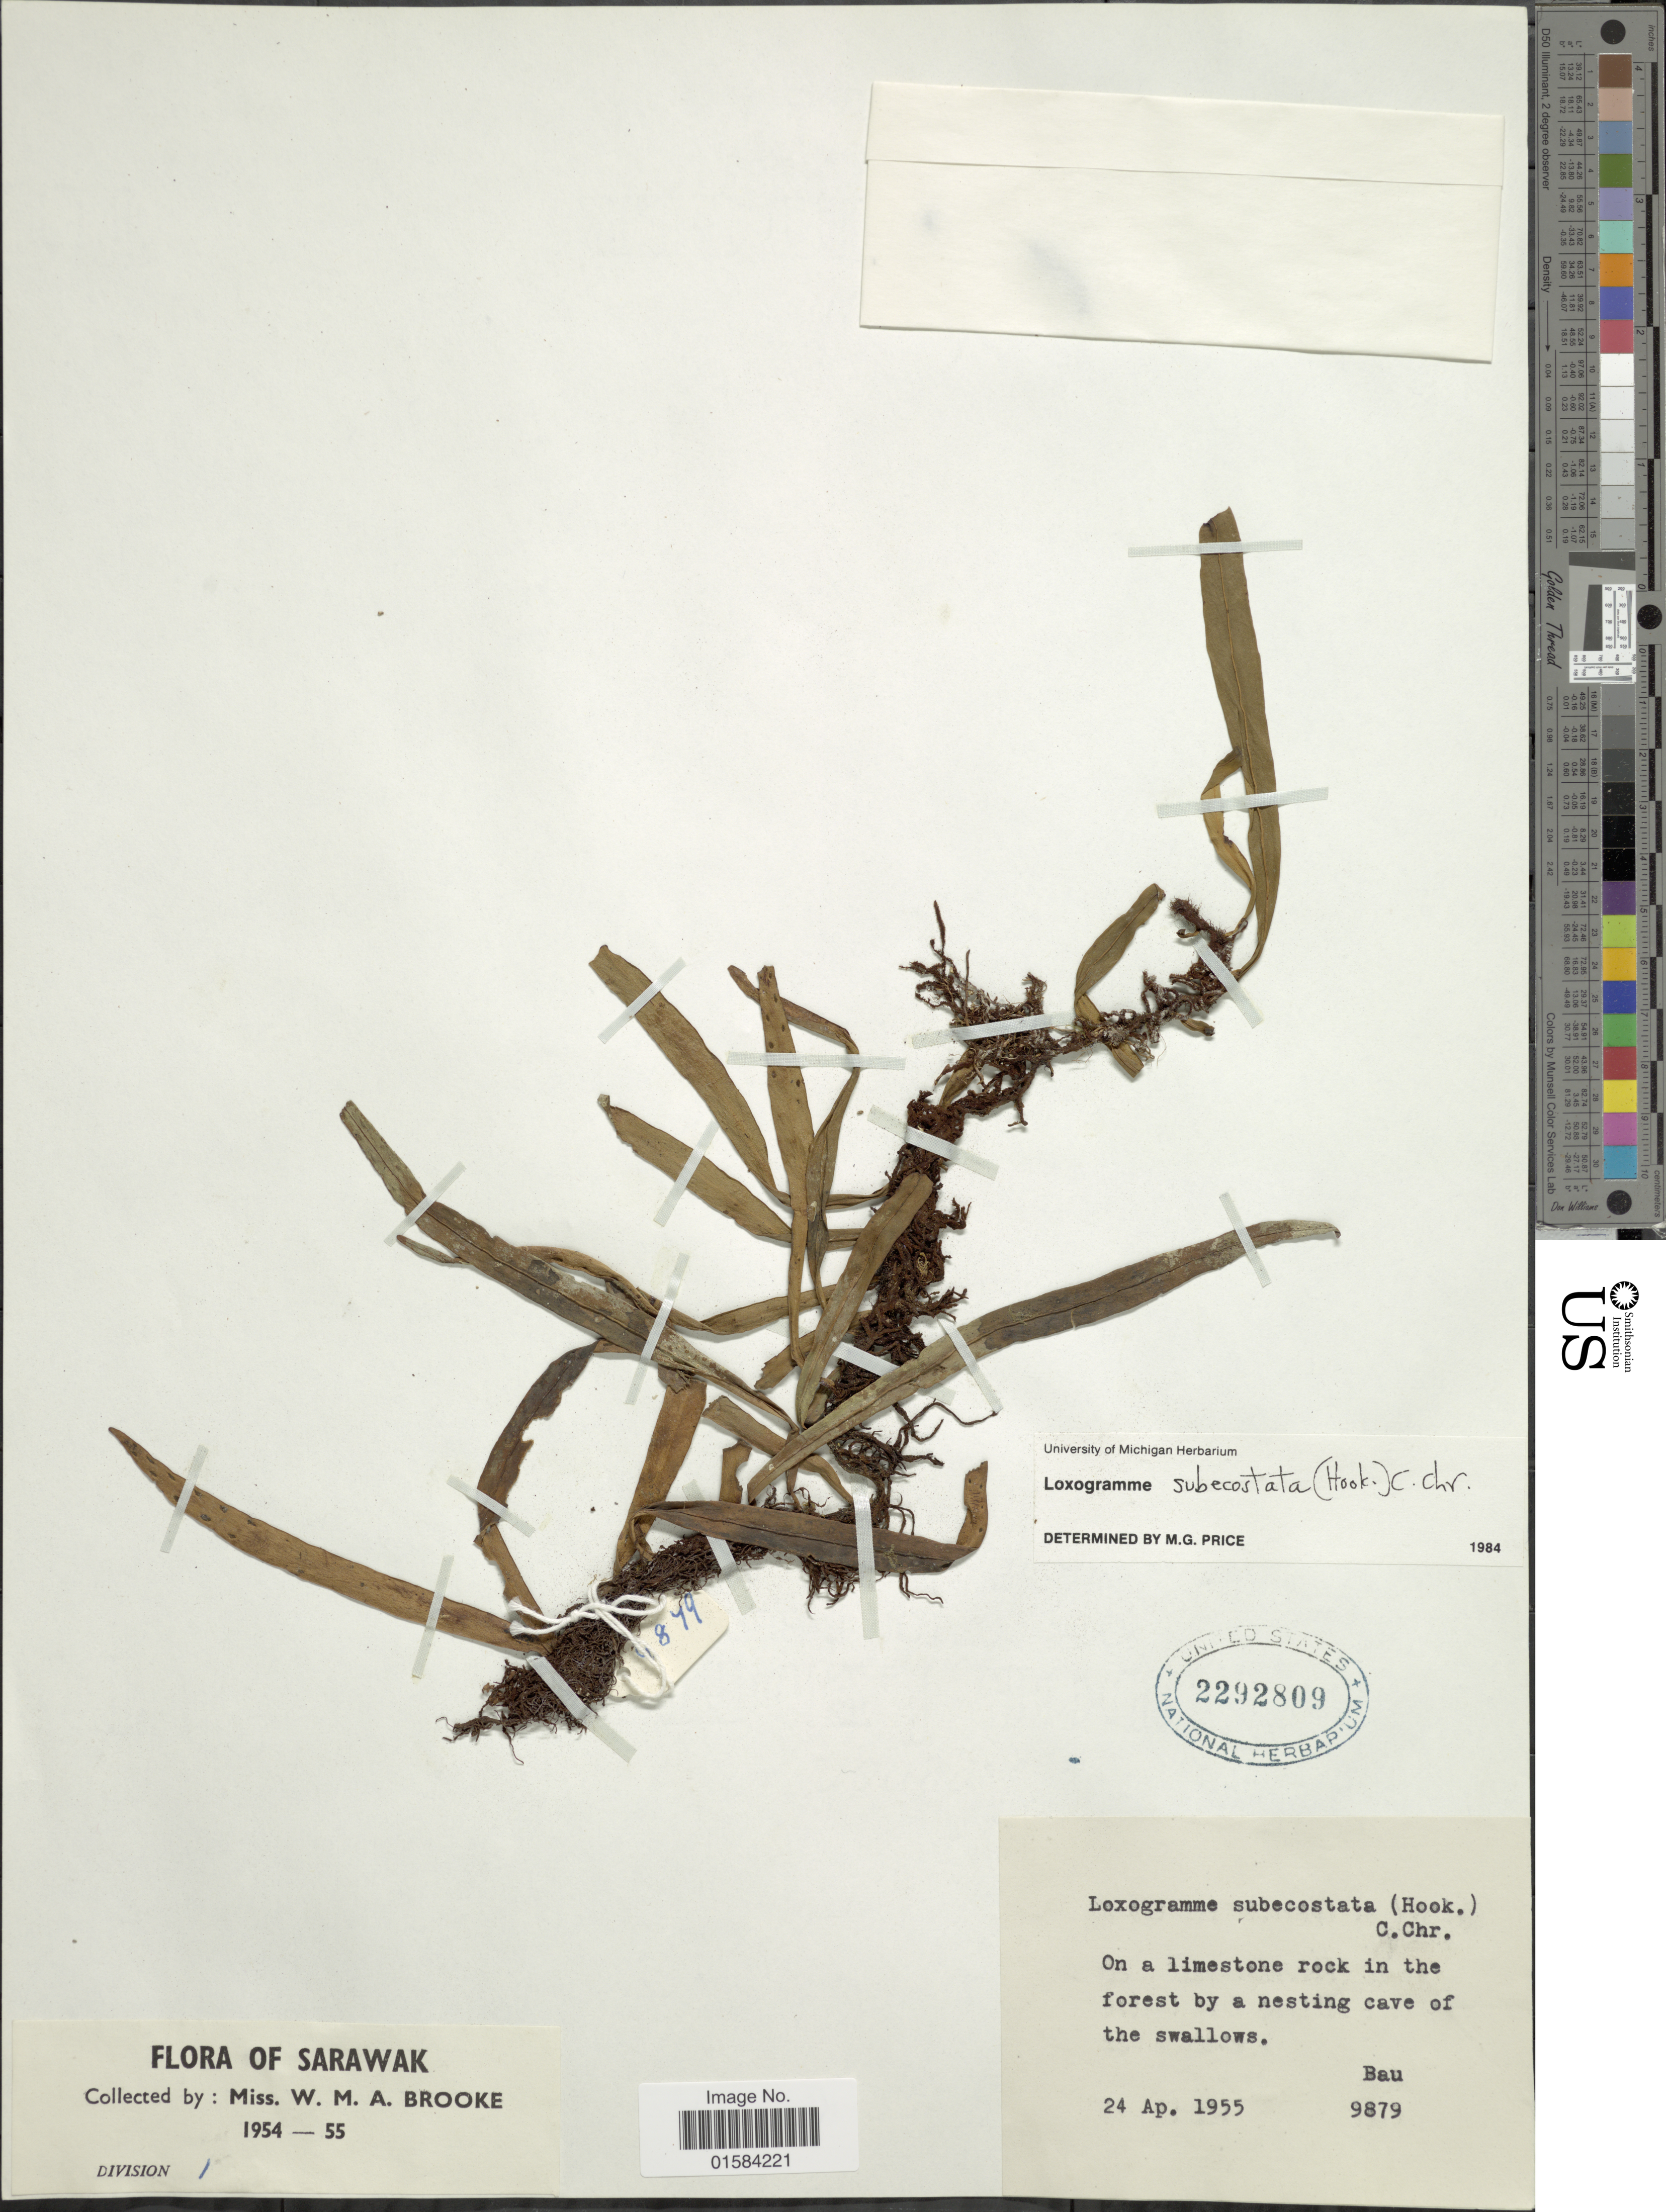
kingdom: Plantae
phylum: Tracheophyta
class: Polypodiopsida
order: Polypodiales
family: Polypodiaceae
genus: Loxogramme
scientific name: Loxogramme subecostata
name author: (Hook.) C. Chr.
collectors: W. Brooke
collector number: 9879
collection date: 1955-04-24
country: Malaysia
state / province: Sarawak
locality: Bau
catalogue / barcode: US 2292809